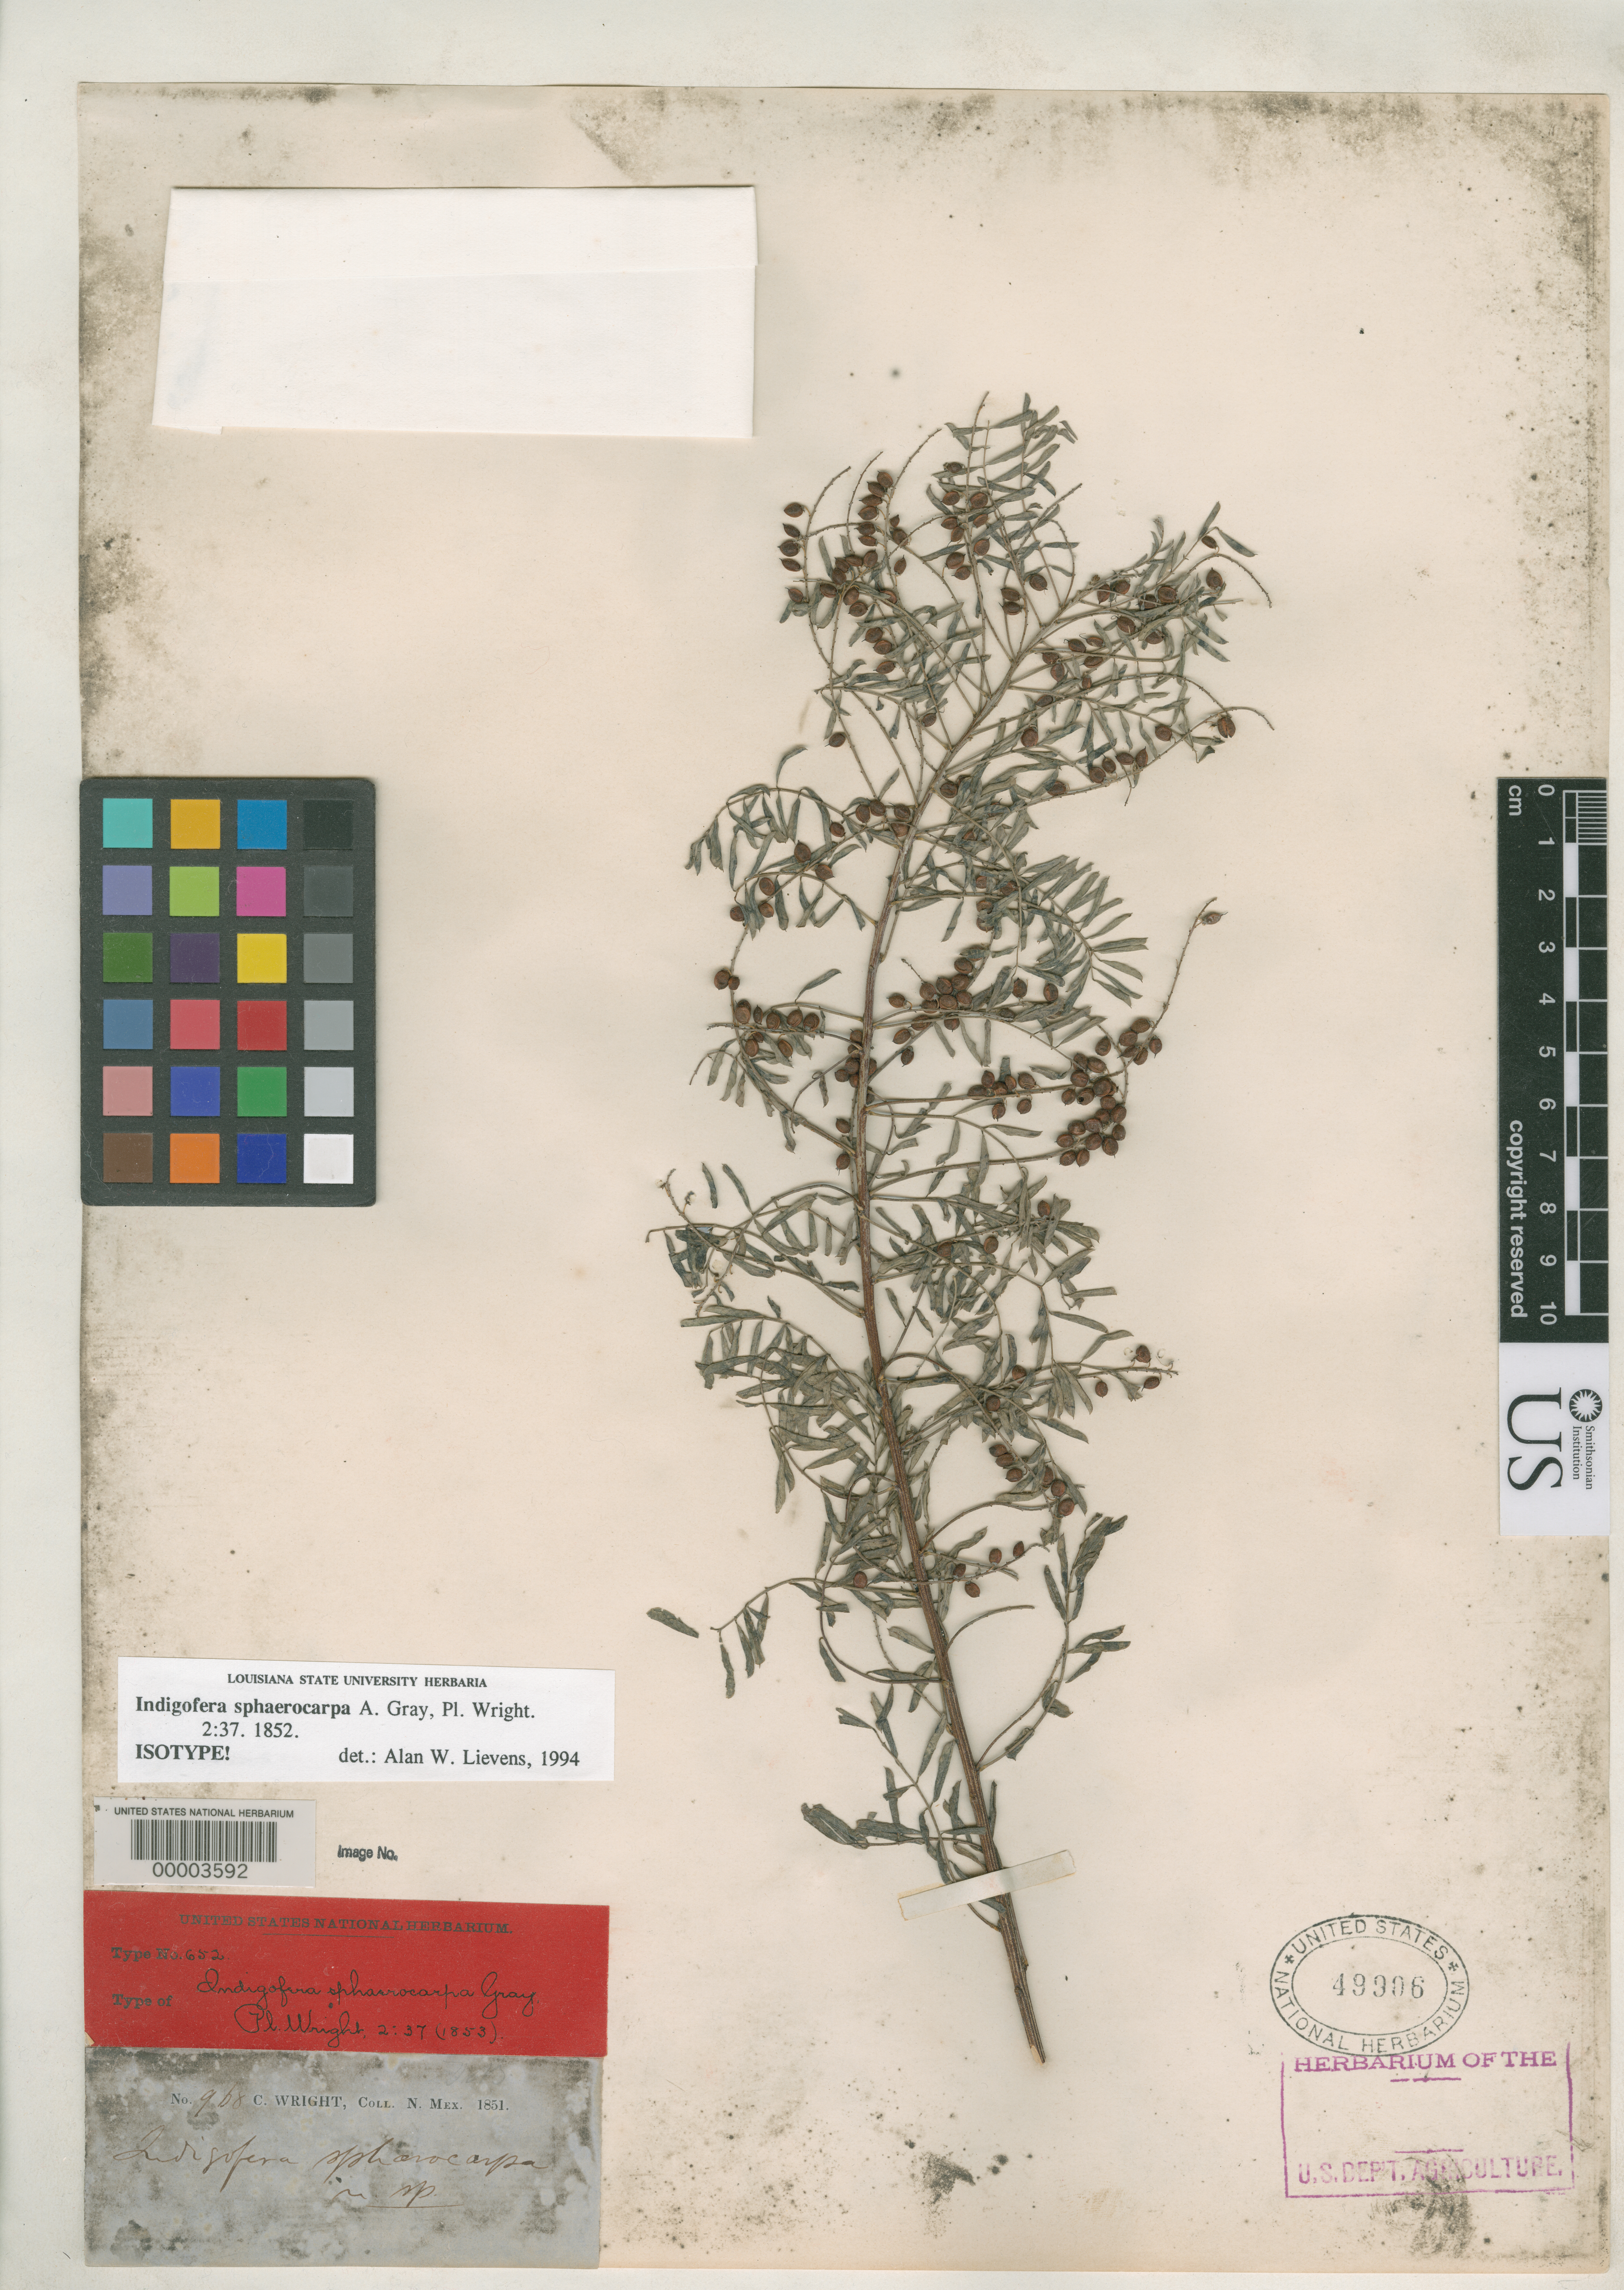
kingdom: Plantae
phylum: Tracheophyta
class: Magnoliopsida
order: Fabales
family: Fabaceae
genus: Indigofera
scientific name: Indigofera sphaerocarpa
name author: A. Gray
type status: Isotype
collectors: C. Wright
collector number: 968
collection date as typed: Sep 1851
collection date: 1851-09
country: Mexico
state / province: Sonora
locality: Near Santa Cruz.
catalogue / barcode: US 49906